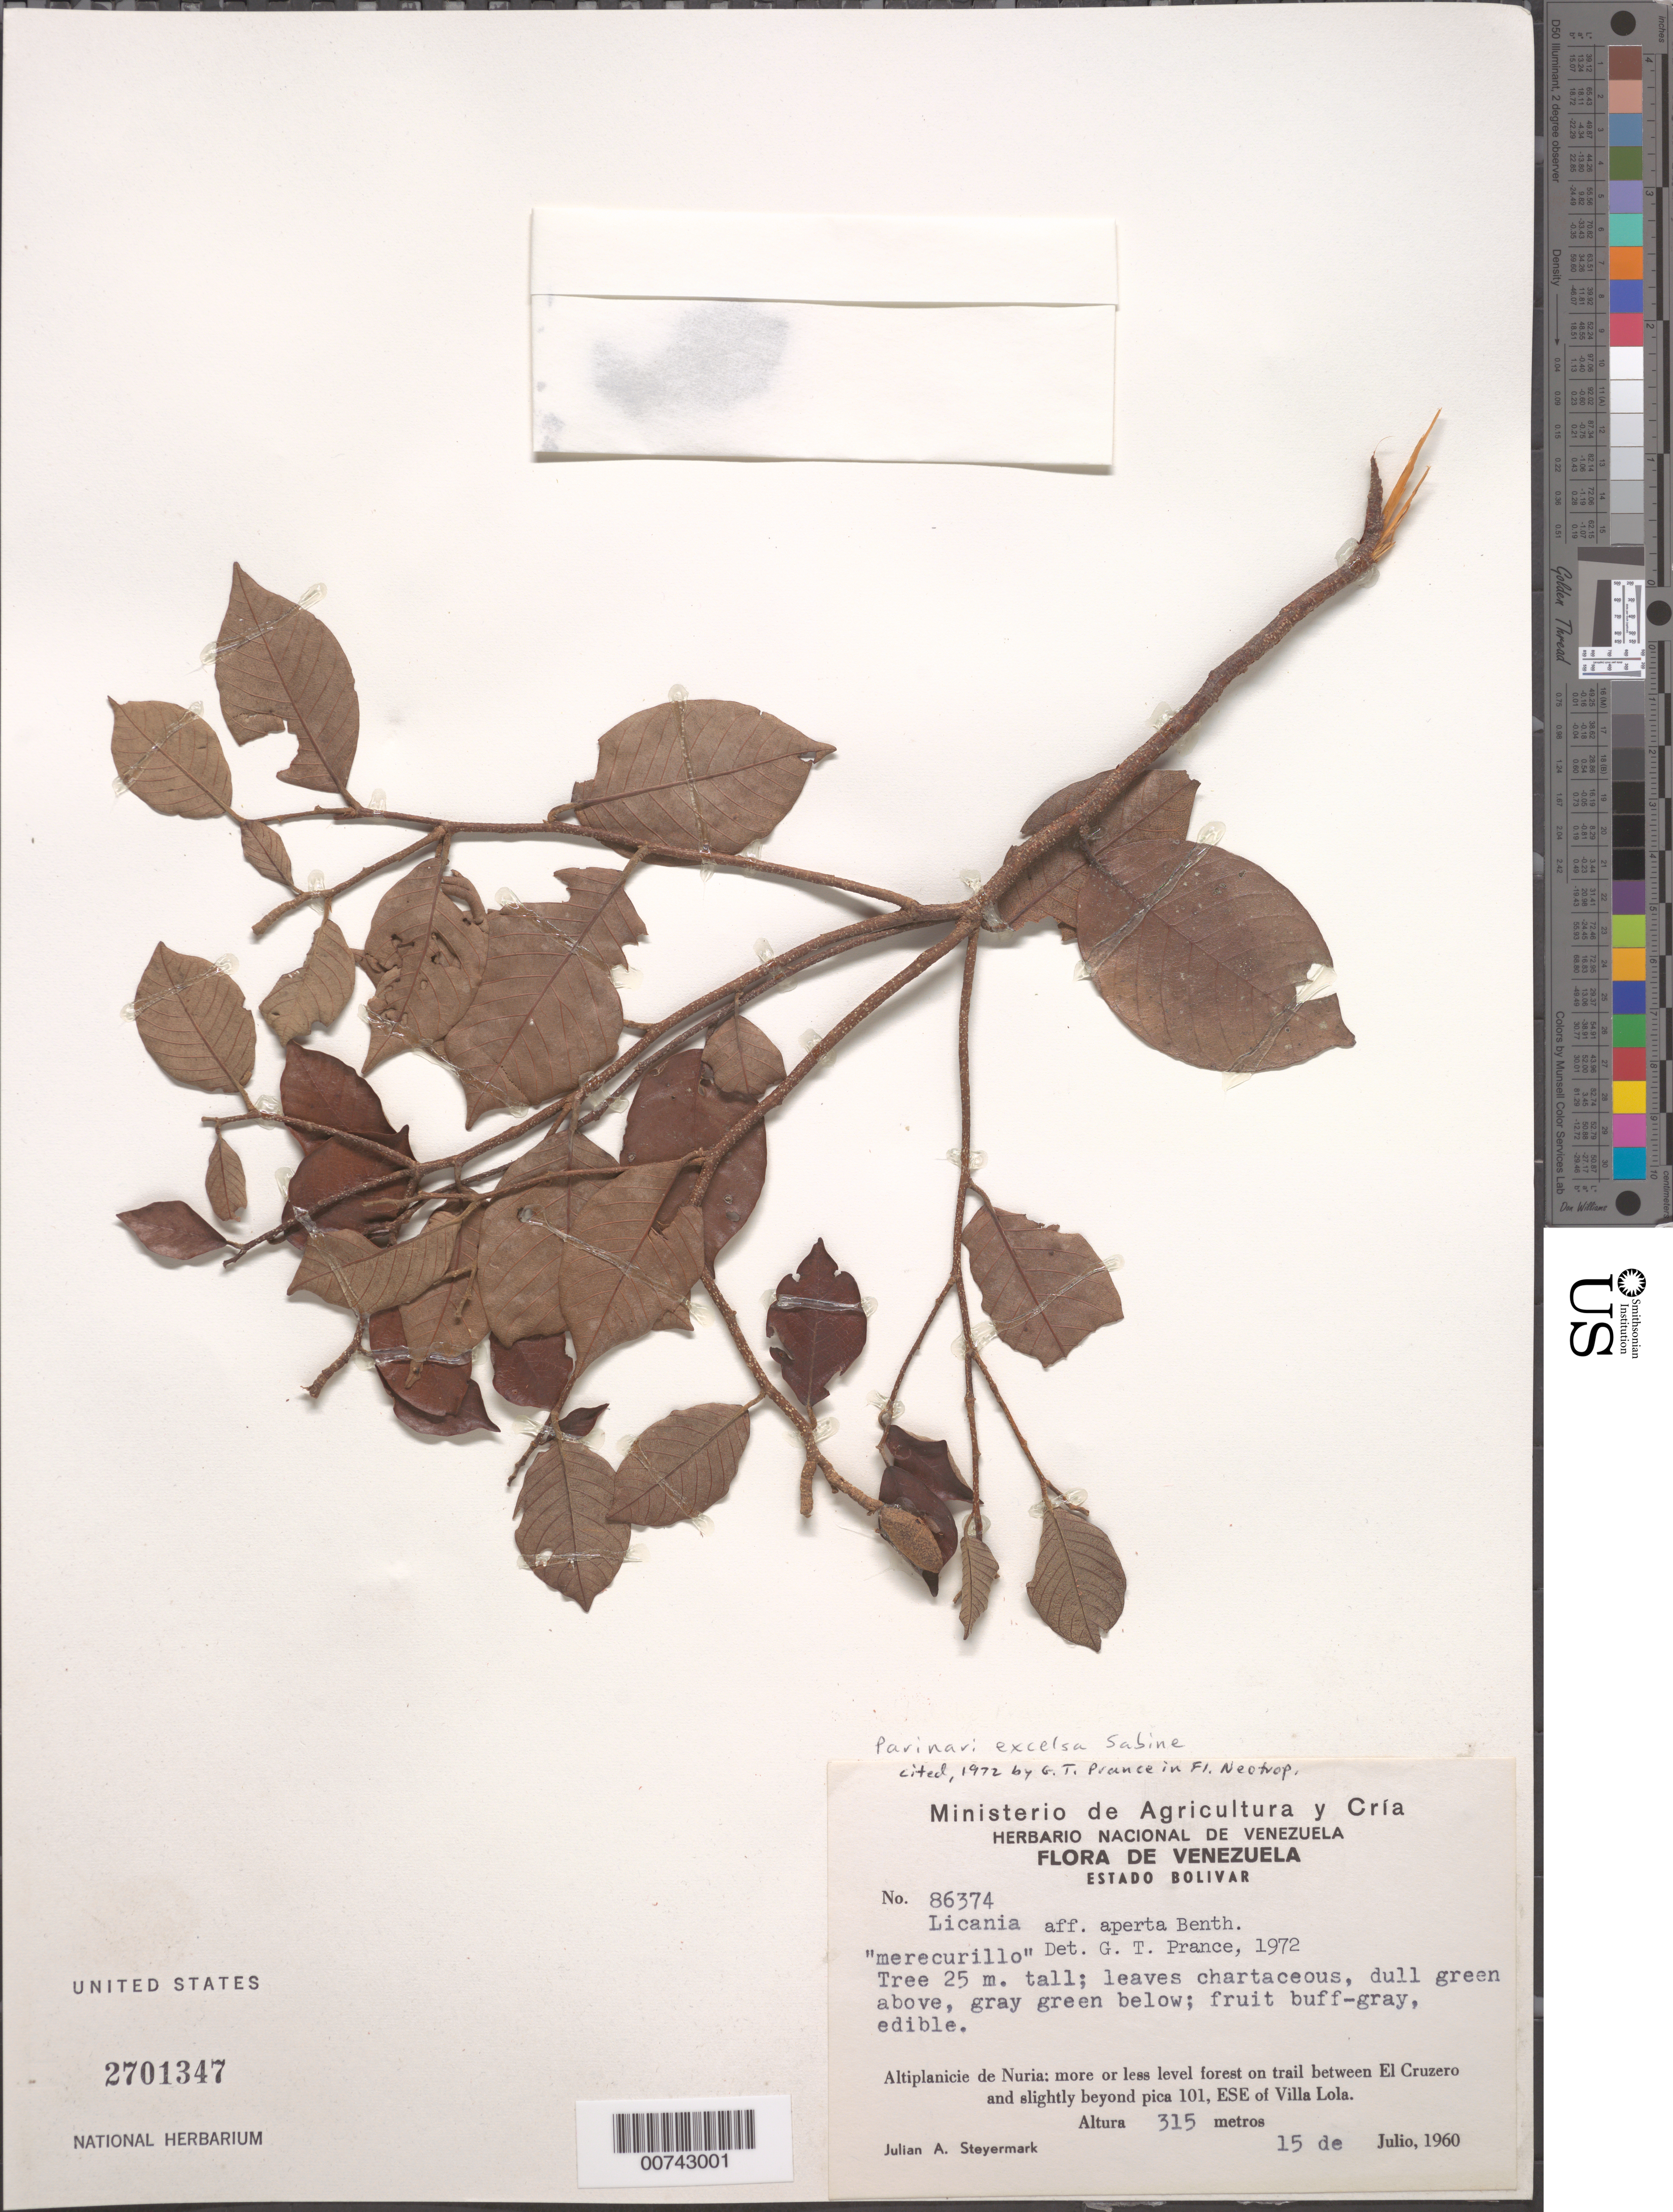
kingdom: Plantae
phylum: Tracheophyta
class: Magnoliopsida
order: Malpighiales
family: Chrysobalanaceae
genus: Parinari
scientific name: Parinari excelsa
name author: Sabine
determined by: Prance, G. T.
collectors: J. Steyermark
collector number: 86374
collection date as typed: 15-Jul-60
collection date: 1960-07-15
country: Venezuela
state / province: Bolívar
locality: Altiplanicie de Nuria, trail between El Cruzero and pk 101, ESE of Villa Lola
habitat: More or less level forest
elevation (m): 315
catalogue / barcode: US 2701347